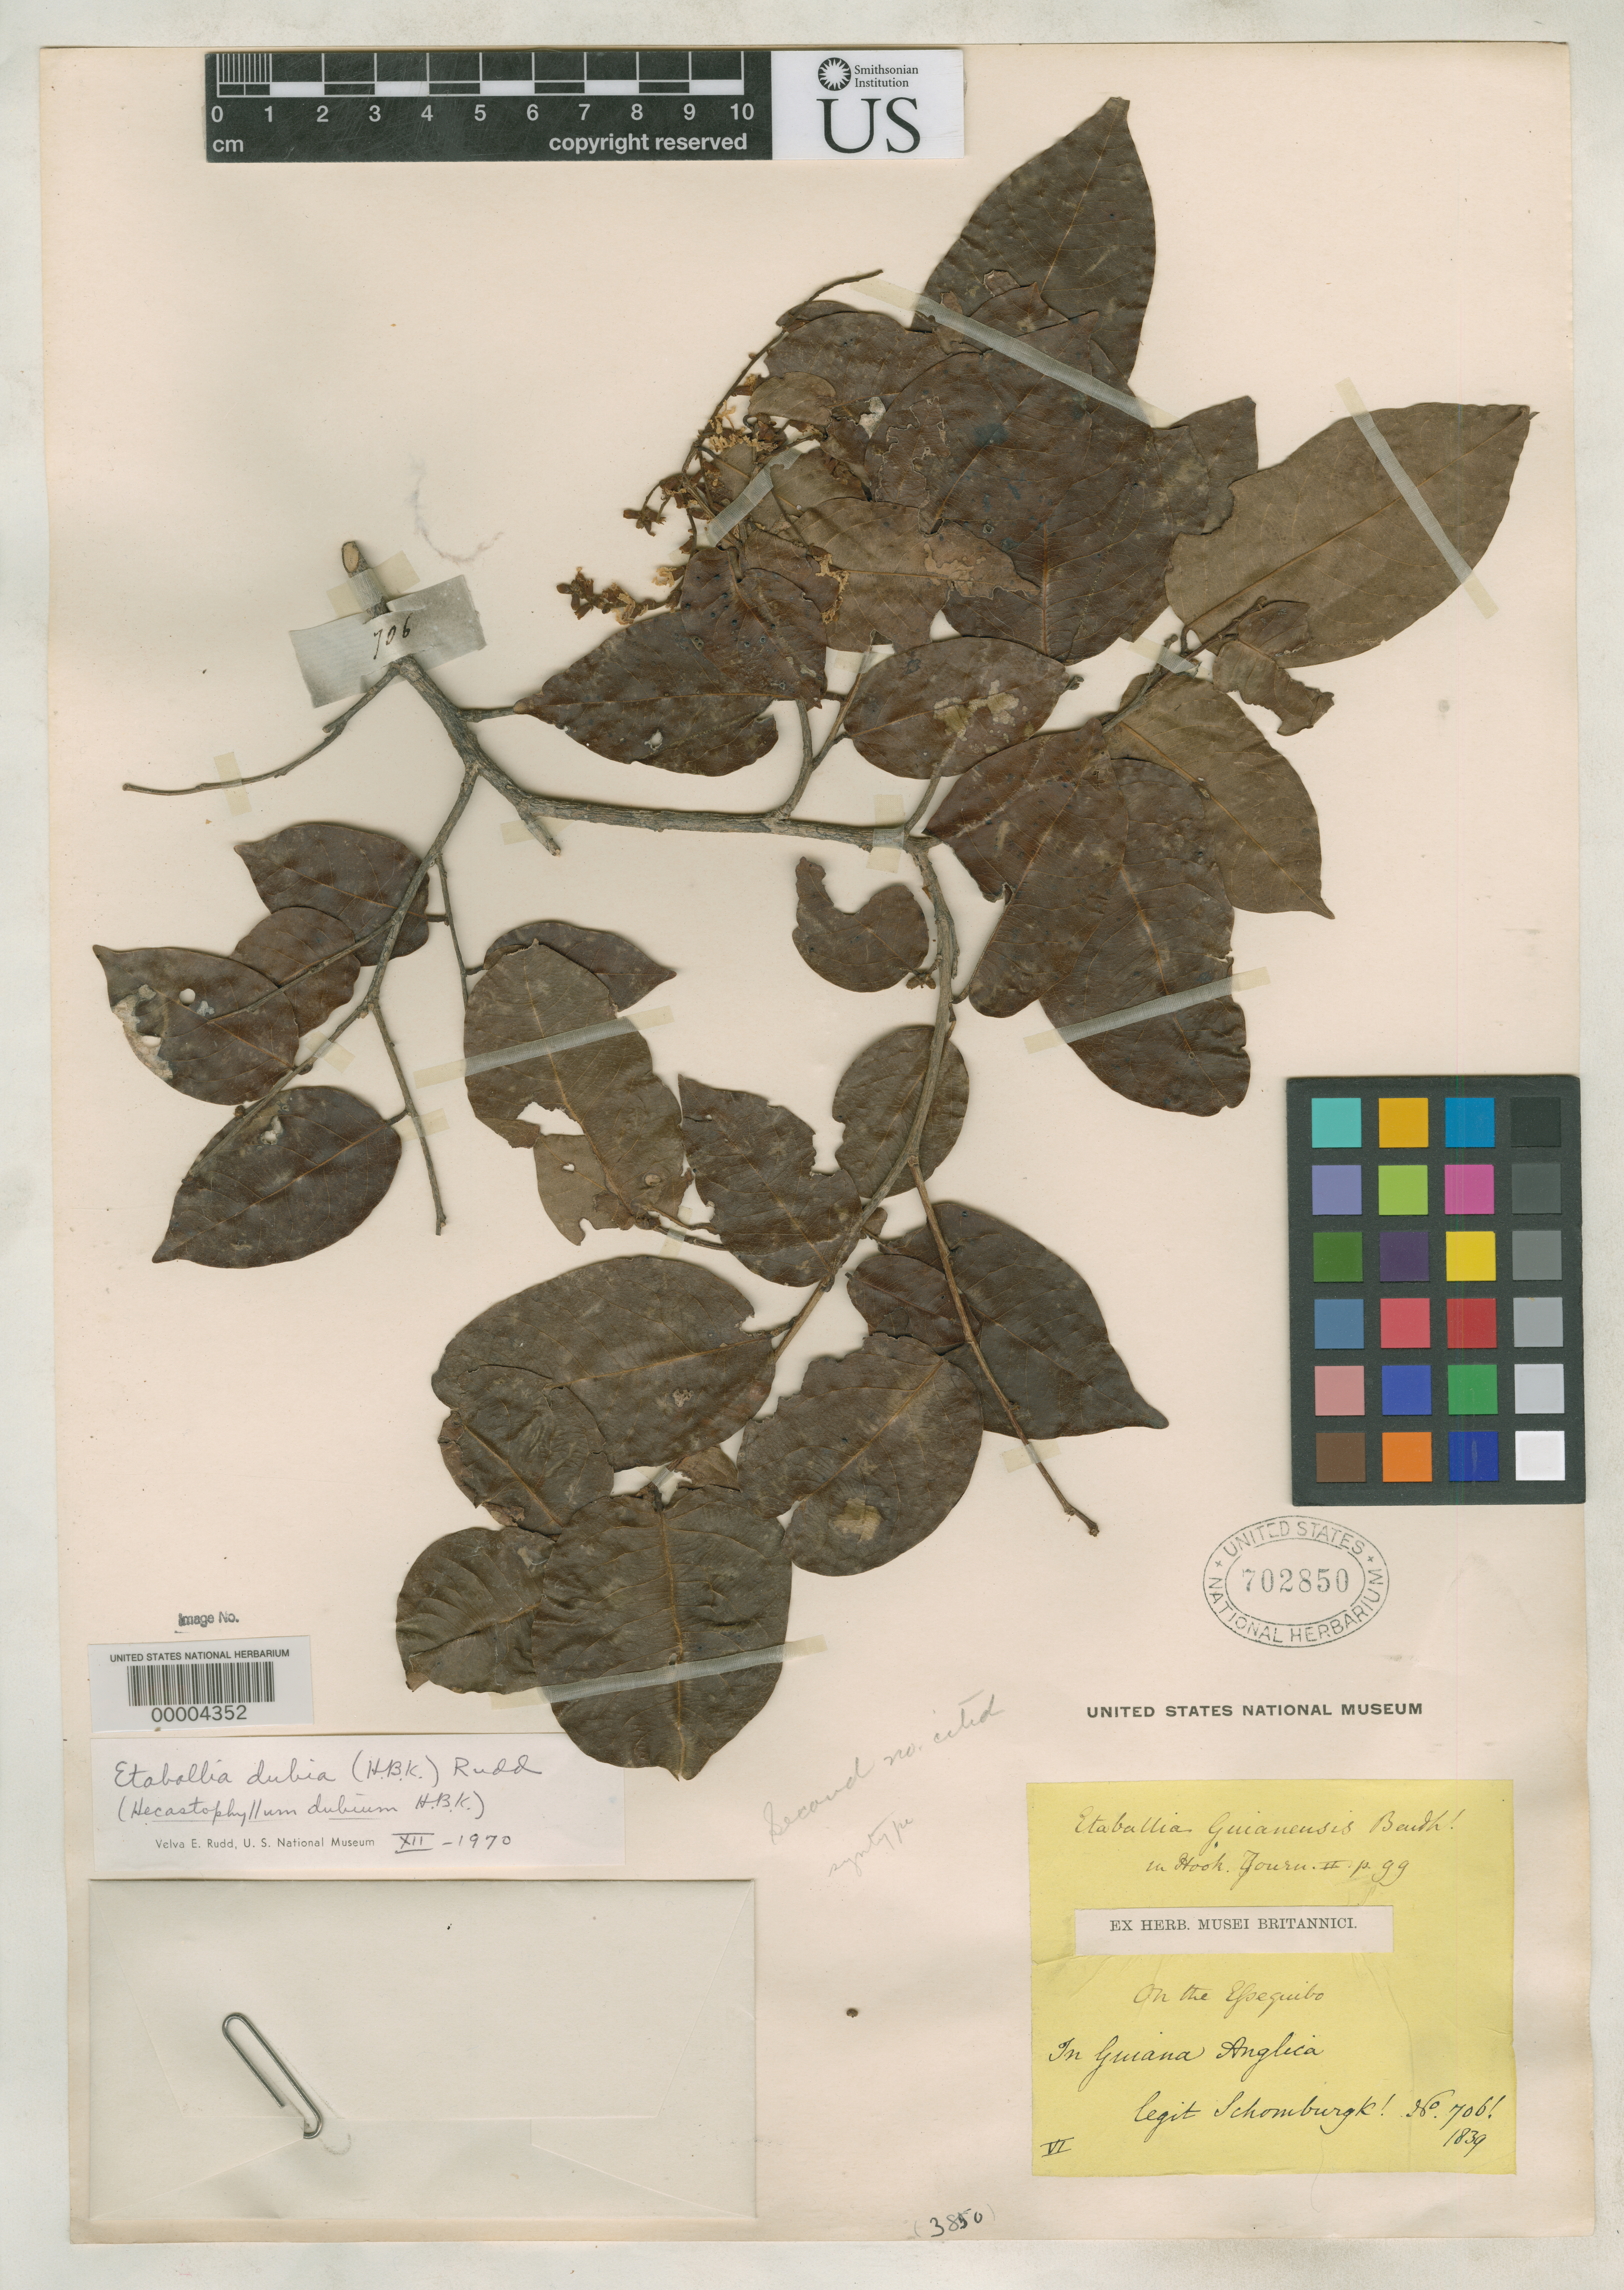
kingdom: Plantae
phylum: Tracheophyta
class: Magnoliopsida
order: Fabales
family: Fabaceae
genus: Etaballia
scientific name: Etaballia guianensis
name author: Benth.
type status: Syntype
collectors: R. H. Schomburgk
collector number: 706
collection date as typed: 1839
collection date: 1839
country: Guyana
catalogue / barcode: US 702850